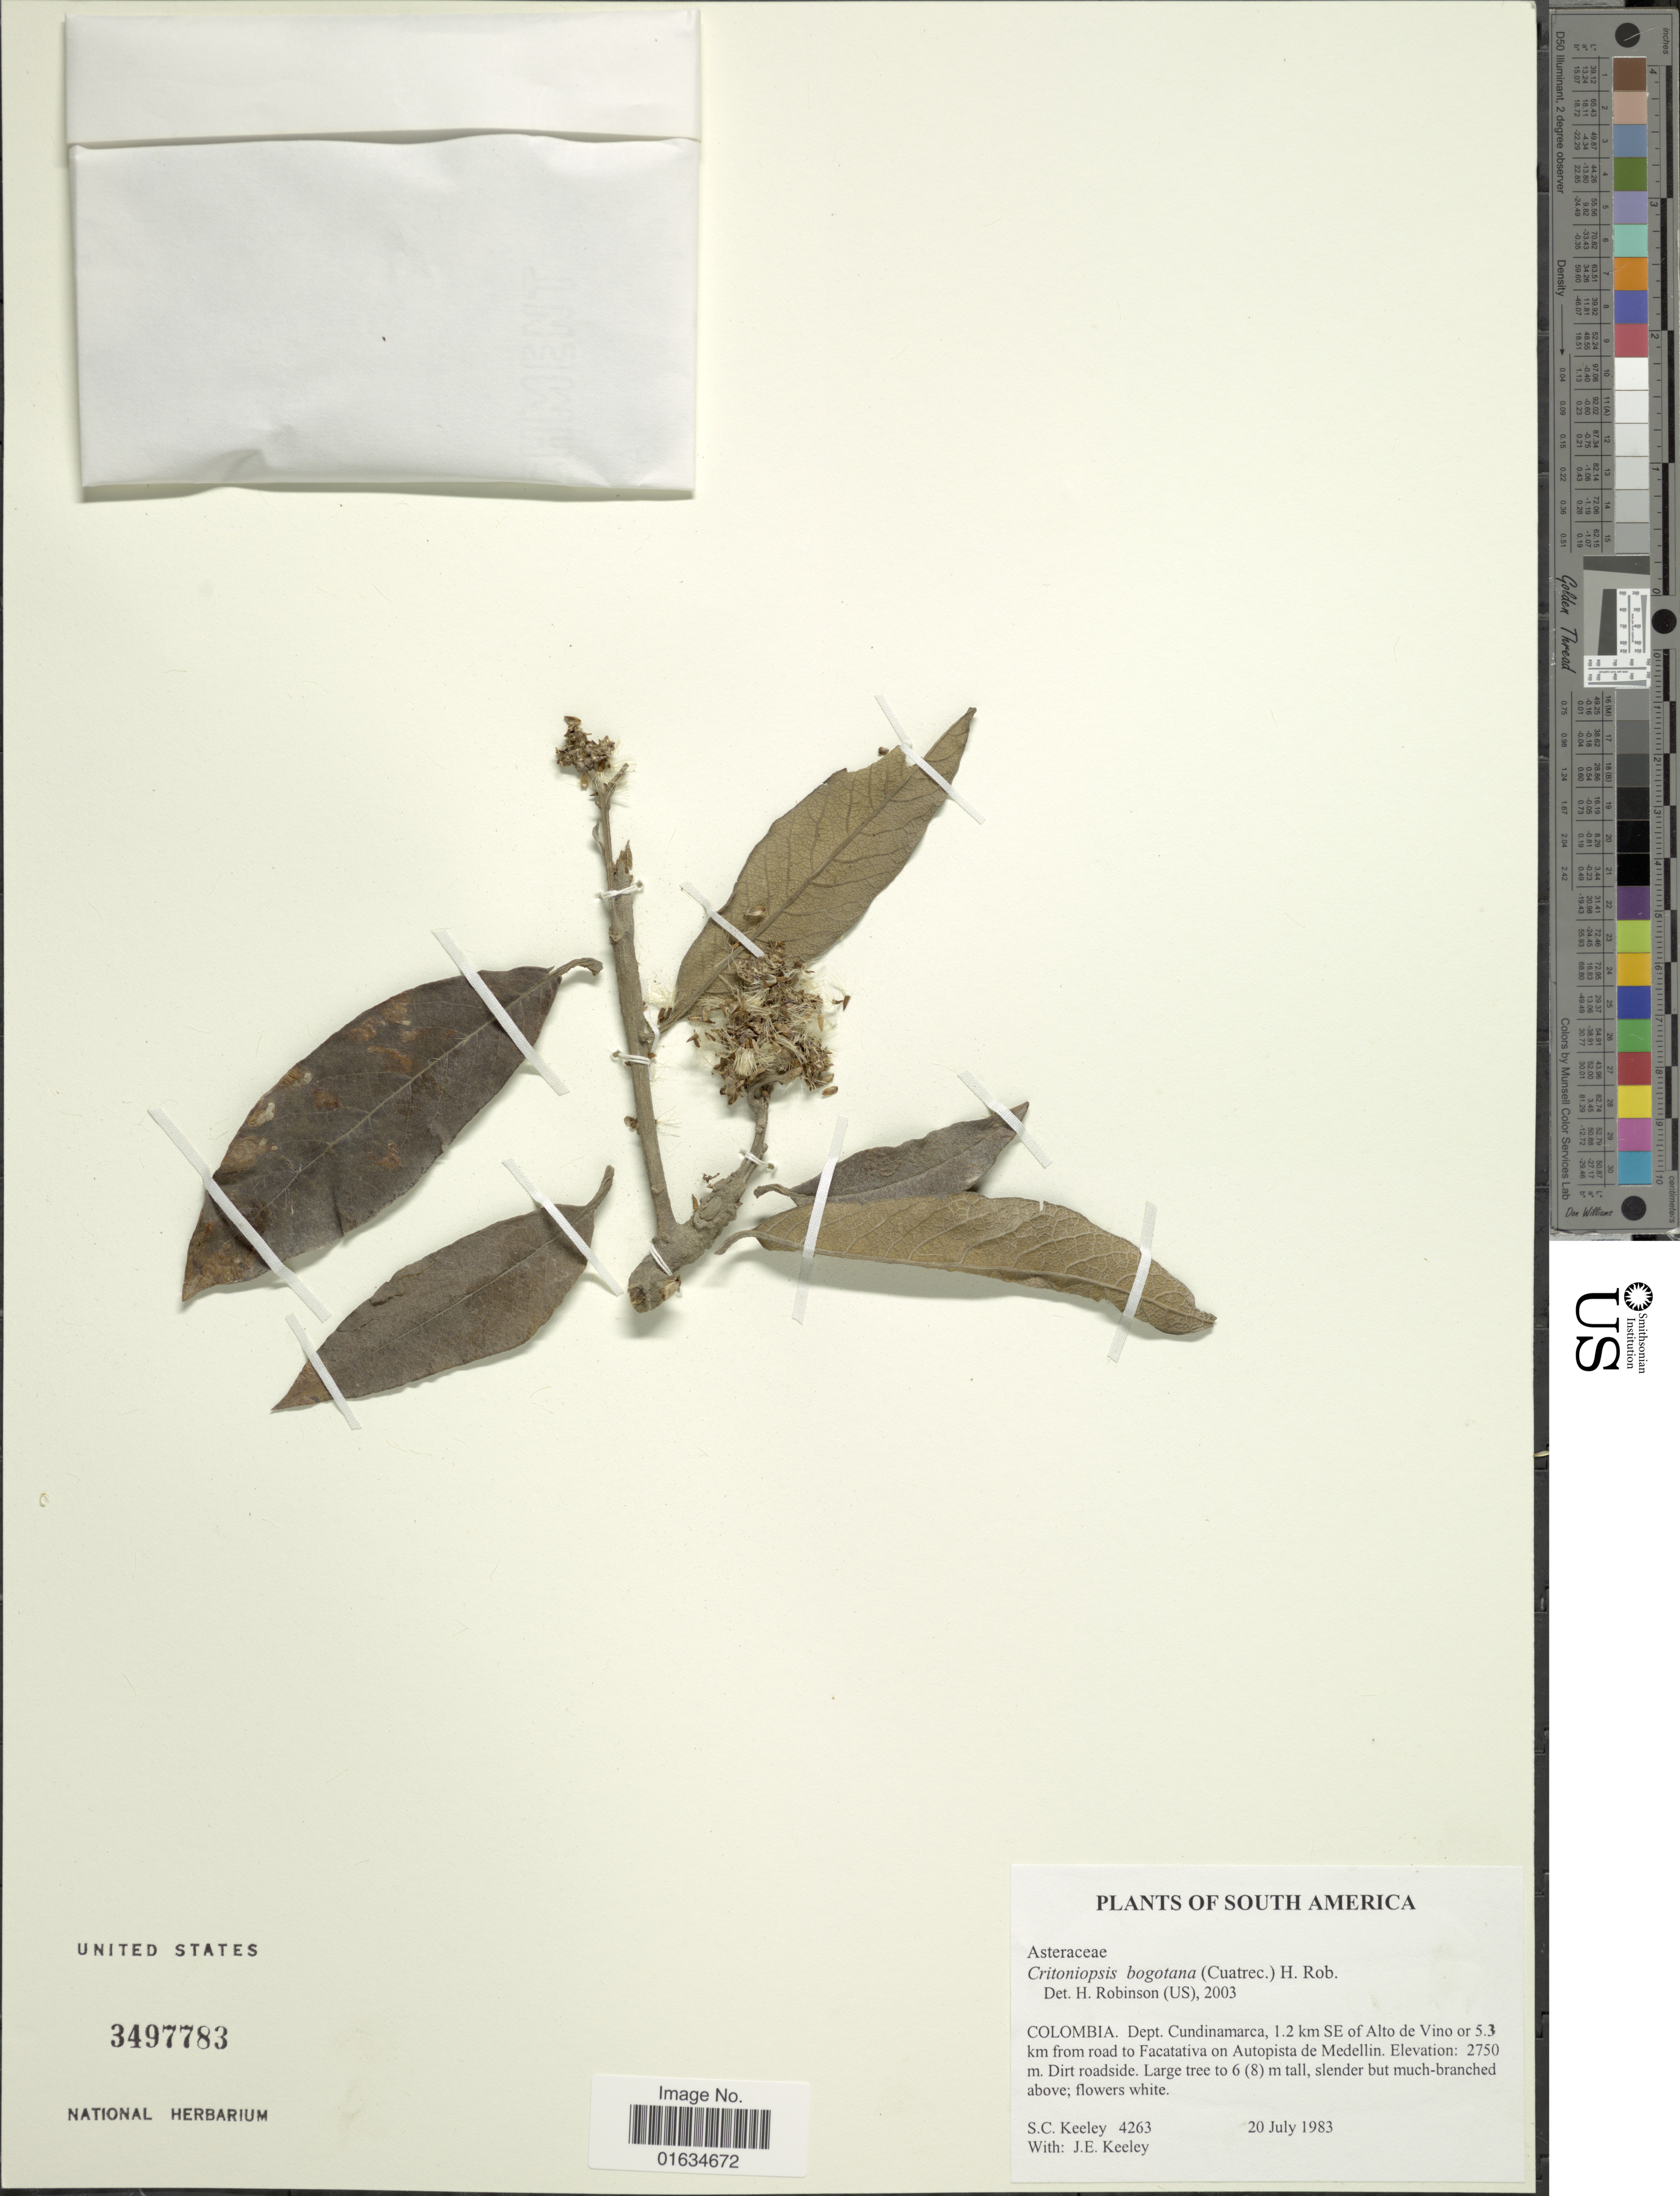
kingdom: Plantae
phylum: Tracheophyta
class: Magnoliopsida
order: Asterales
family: Asteraceae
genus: Critoniopsis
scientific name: Critoniopsis bogotana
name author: (Cuatrec.) H. Rob.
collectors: S. C. Keeley & J. E. Keeley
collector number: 4263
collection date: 1983-07-20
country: Colombia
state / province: Cundinamarca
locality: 1.2 km SE of Alto de Vino or 5.3 km from road to Facatativa on Autopista de Medellin, dirt roadside.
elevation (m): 2750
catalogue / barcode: US 3497783